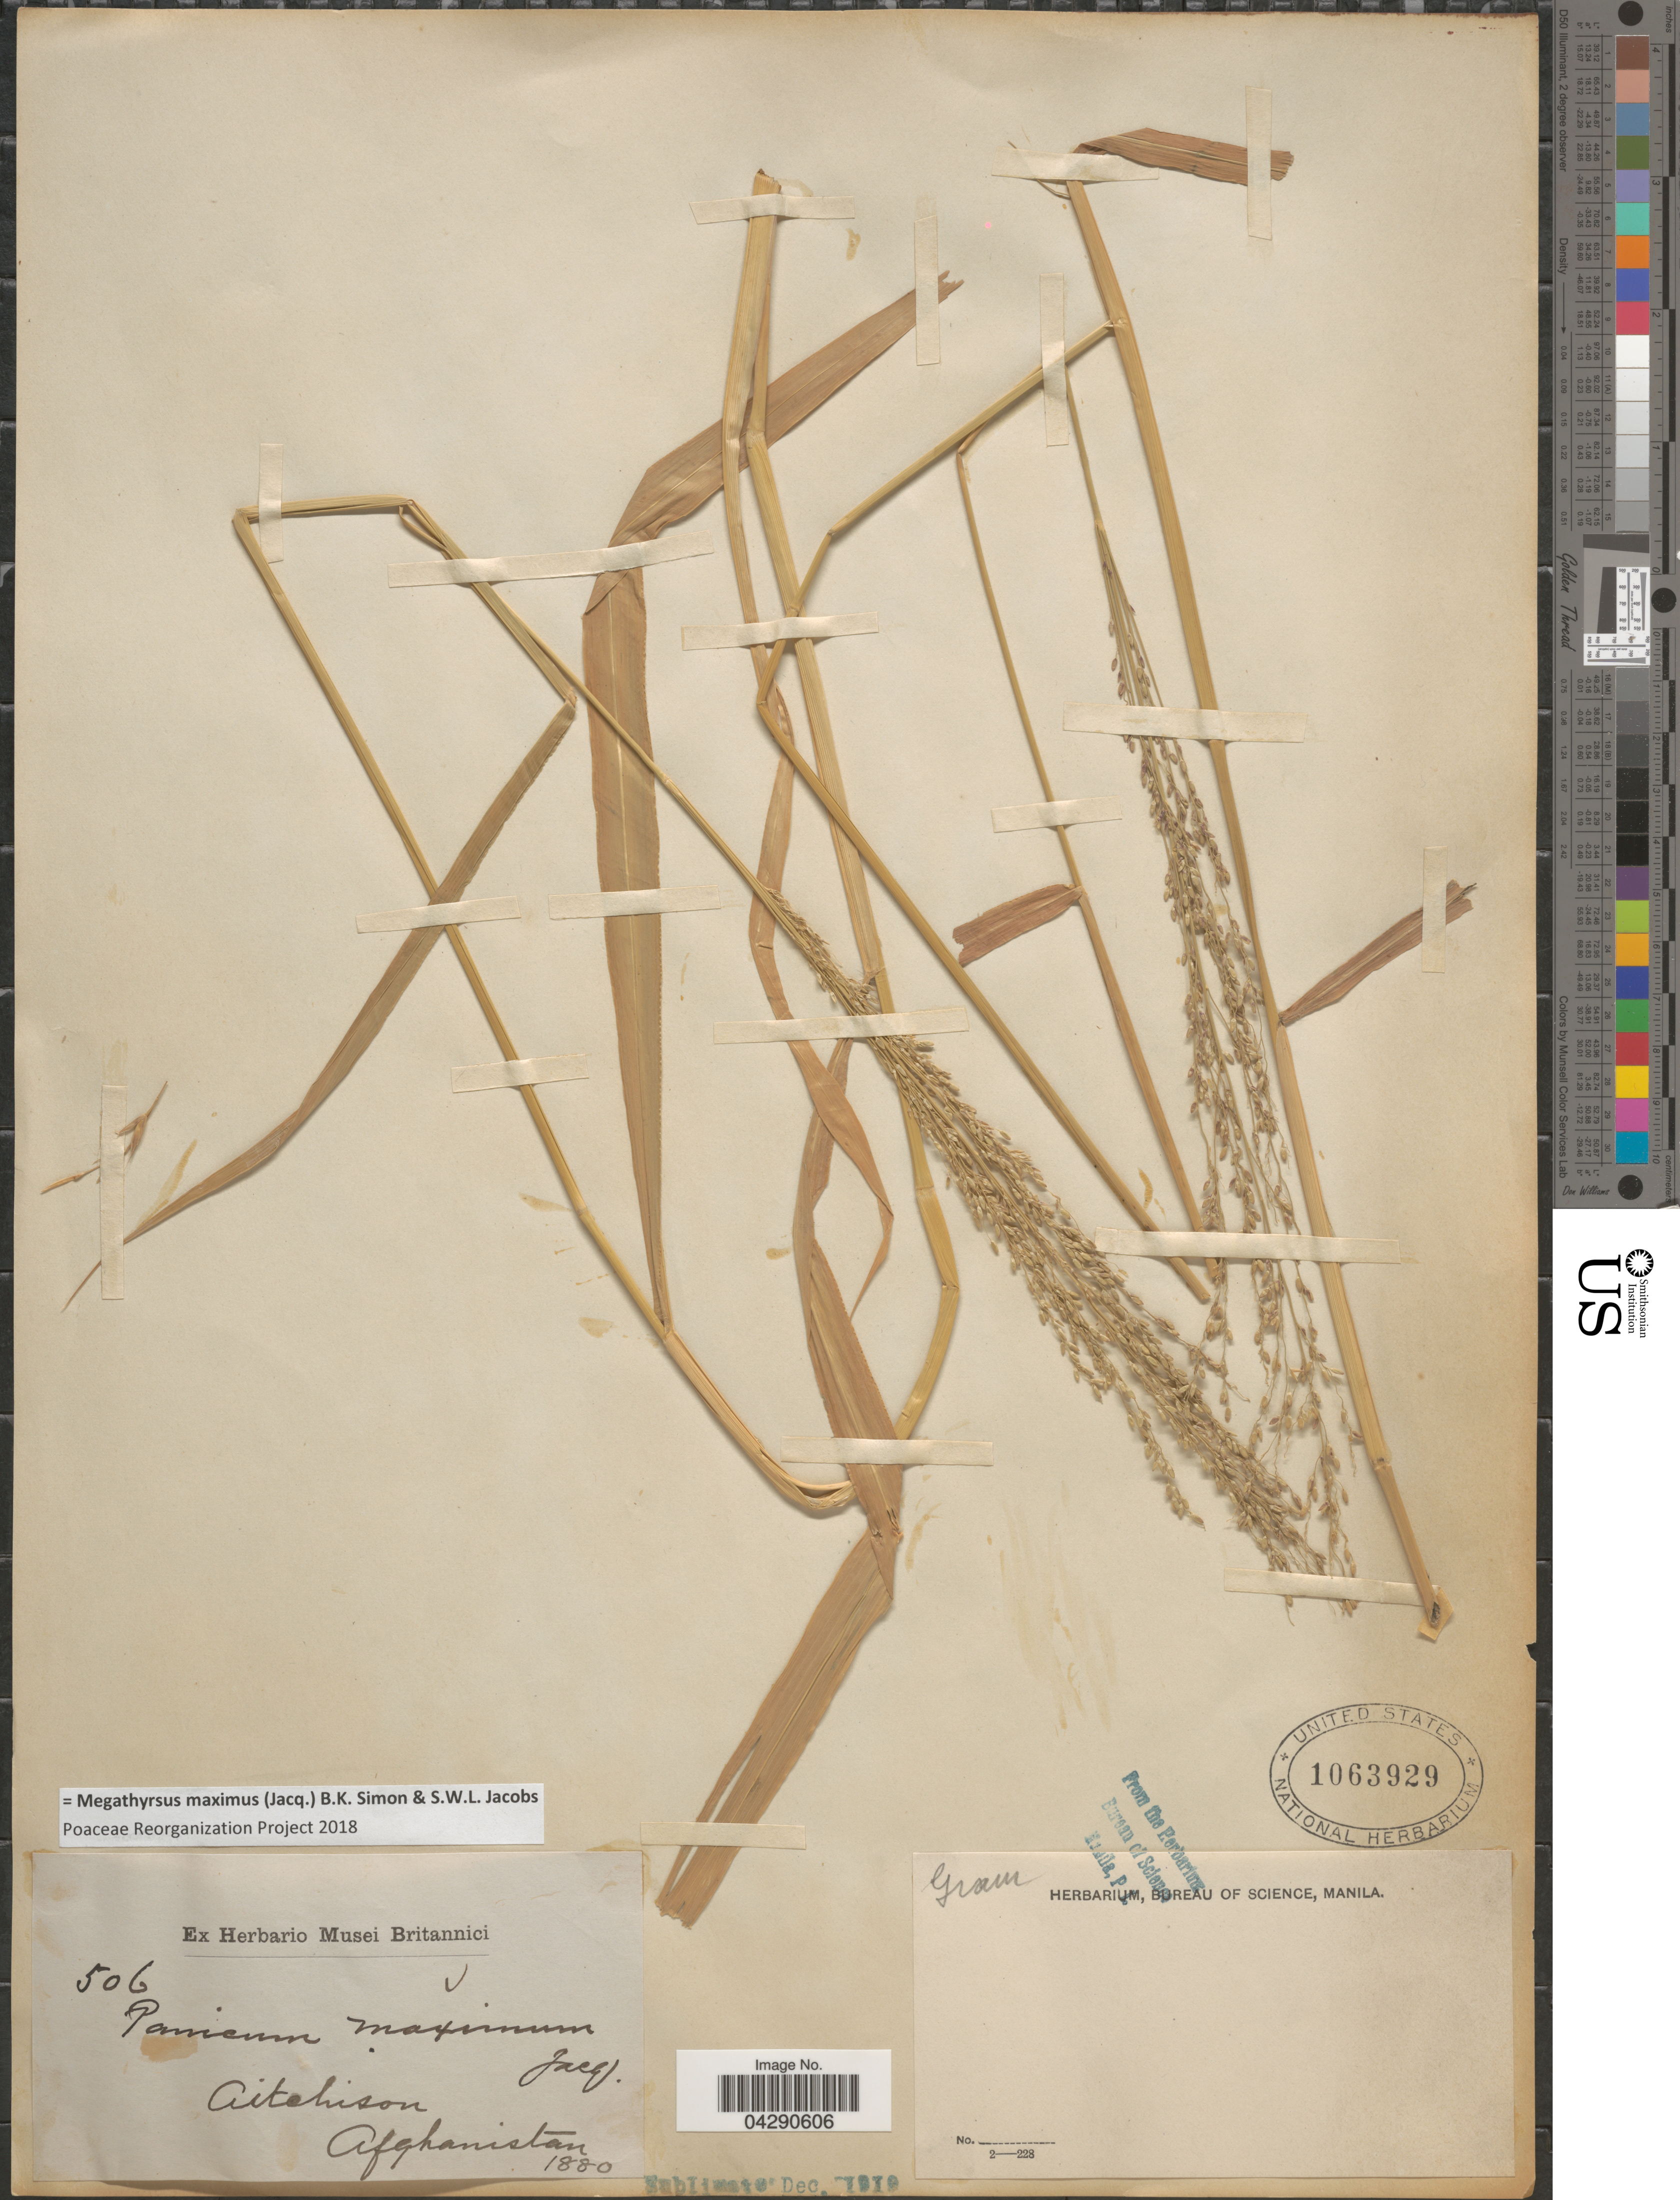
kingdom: Plantae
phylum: Tracheophyta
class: Liliopsida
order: Poales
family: Poaceae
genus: Megathyrsus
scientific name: Megathyrsus maximus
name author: (Jacq.) B.K. Simon & S.W.L. Jacobs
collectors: Aitchison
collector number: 506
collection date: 1880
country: Afghanistan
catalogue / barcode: US 1063929